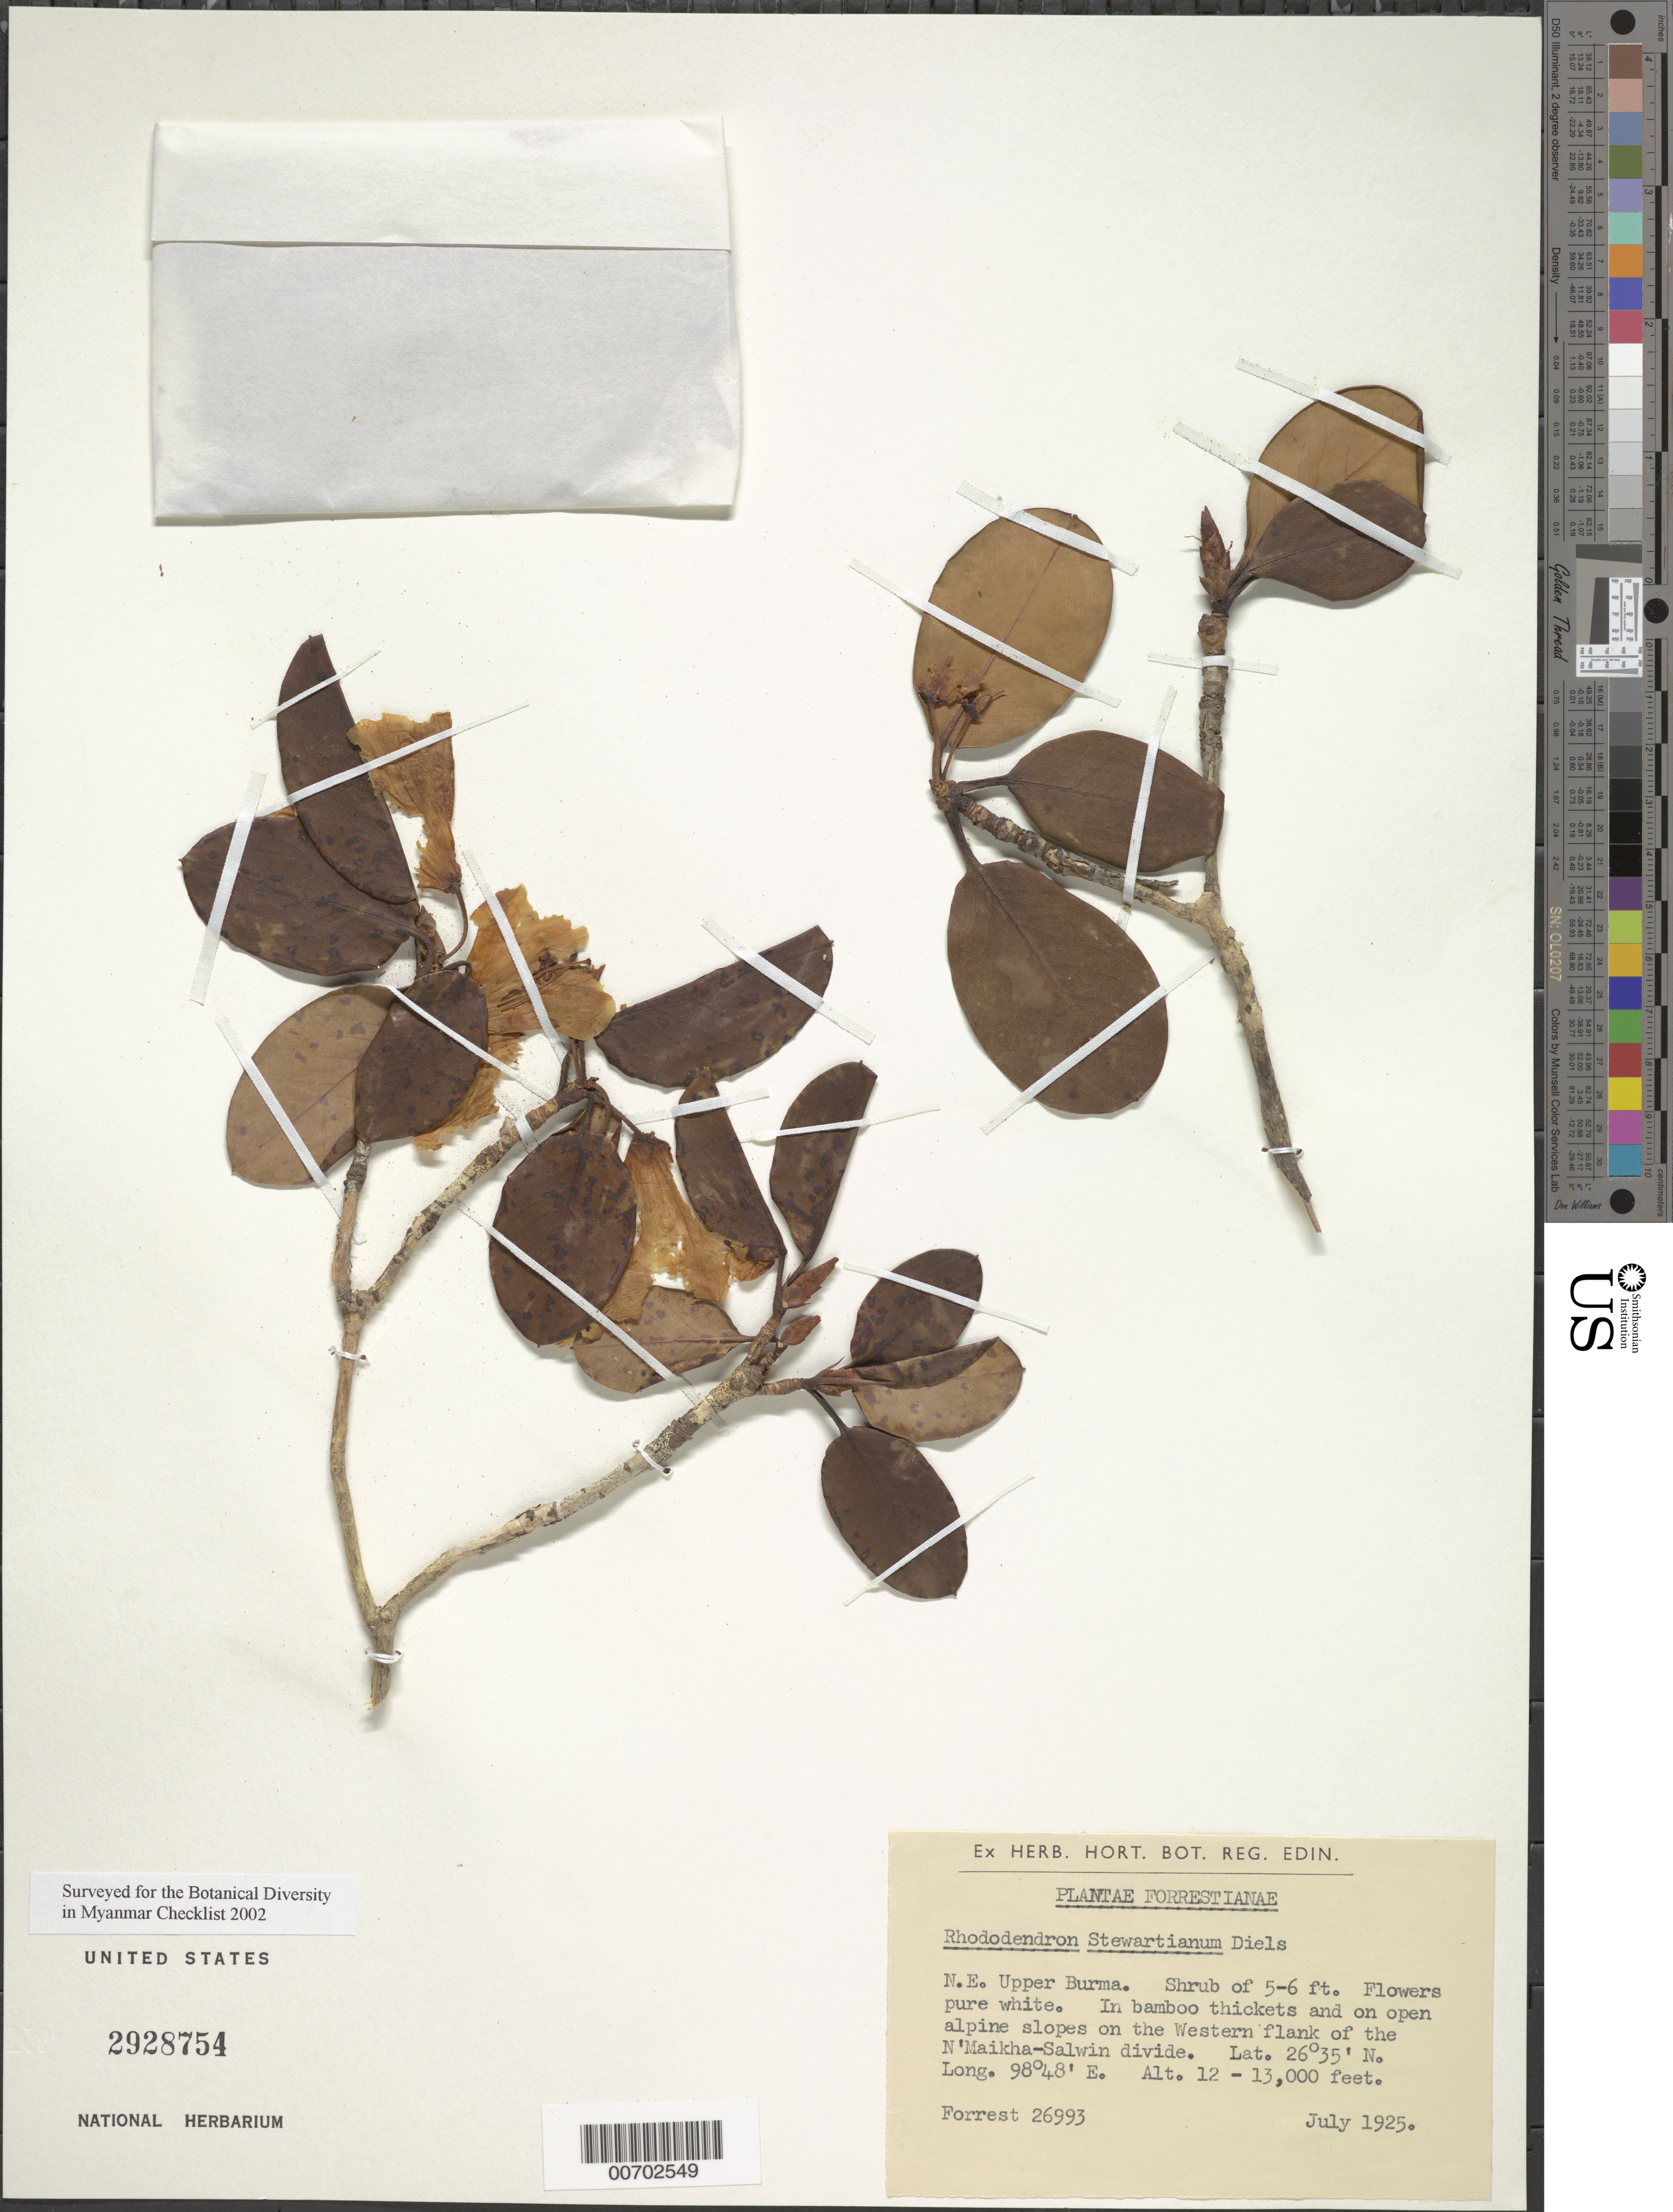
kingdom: Plantae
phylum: Tracheophyta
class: Magnoliopsida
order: Ericales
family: Ericaceae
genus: Rhododendron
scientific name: Rhododendron stewartianum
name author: Diels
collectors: G. Forrest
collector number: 26993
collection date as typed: Jul 1925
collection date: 1925-07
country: Myanmar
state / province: Kachin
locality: N'Maikha-Salwin Divide, W flank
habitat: In bamboo thickets and open alpine slopes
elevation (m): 3658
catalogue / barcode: US 2928754